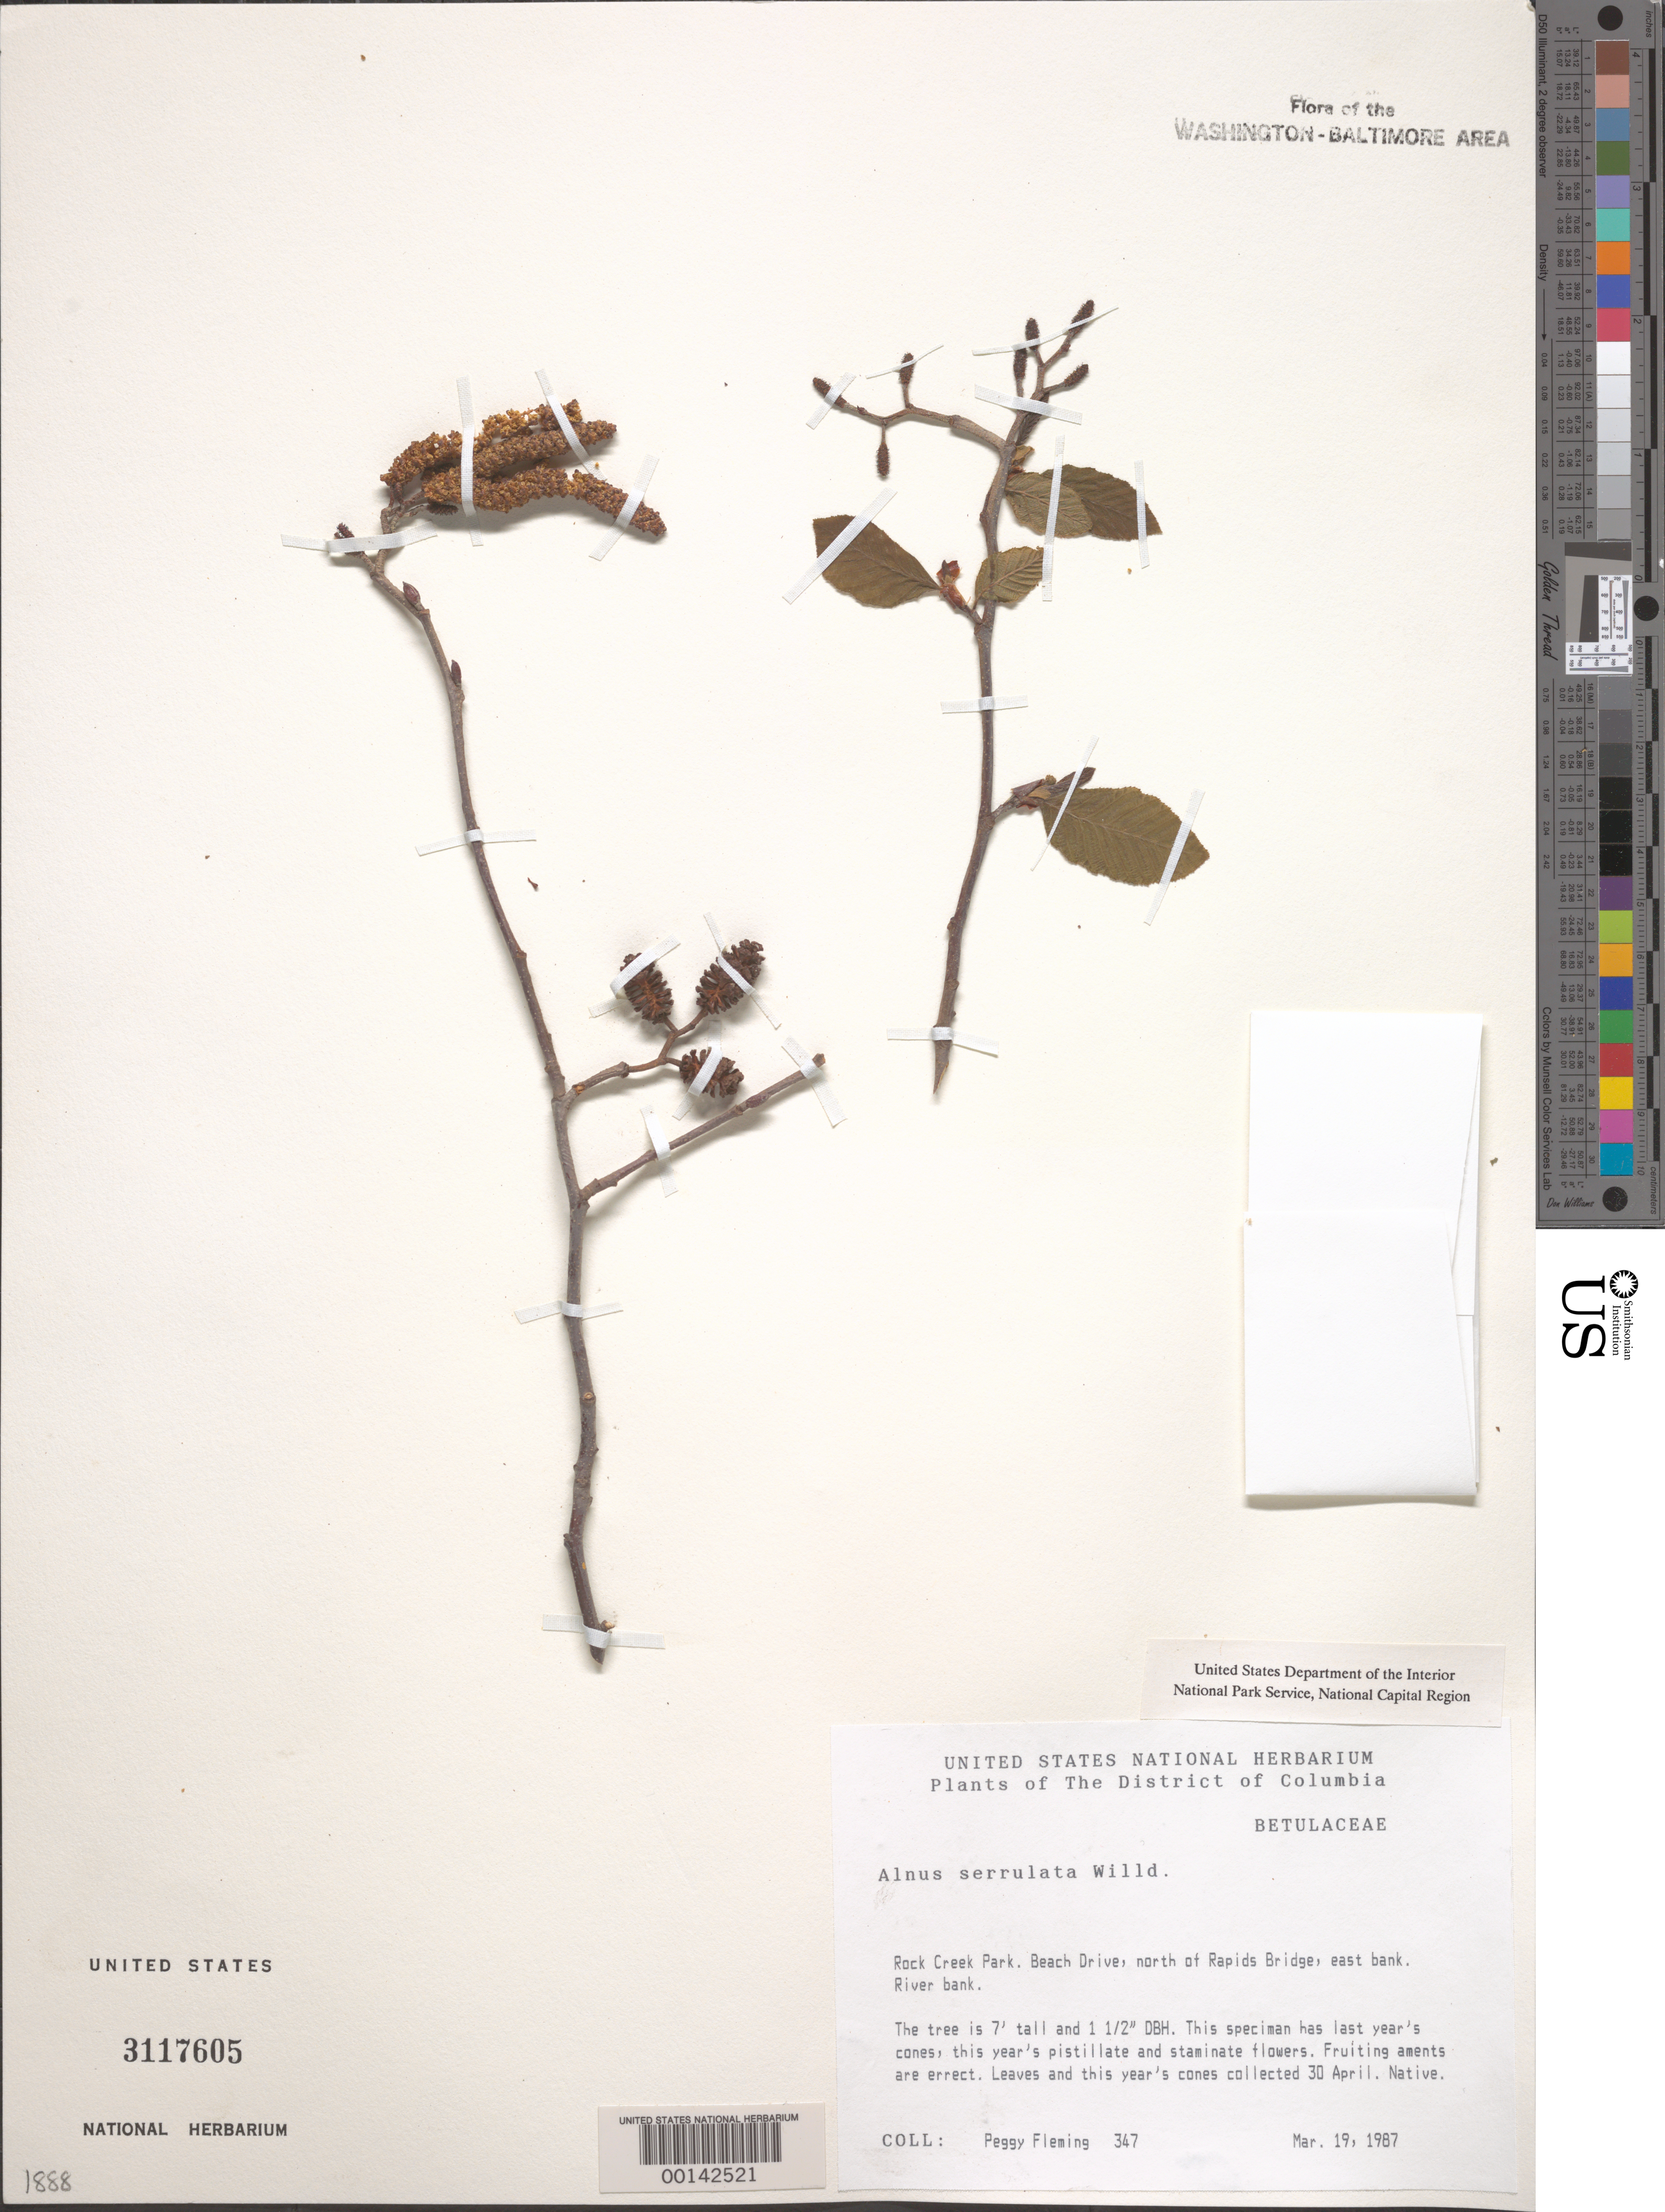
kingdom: Plantae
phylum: Tracheophyta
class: Magnoliopsida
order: Fagales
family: Betulaceae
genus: Alnus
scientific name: Alnus serrulata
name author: (Aiton) Willd.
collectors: P. Fleming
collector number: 347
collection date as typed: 19 Mar 1987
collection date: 1987-03-19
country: United States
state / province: District of Columbia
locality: Rock Creek Park. Beach Drive, north of Rapids Bridge, east Bank. Rock Creek Park & vicinity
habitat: River bank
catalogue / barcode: US 3117605